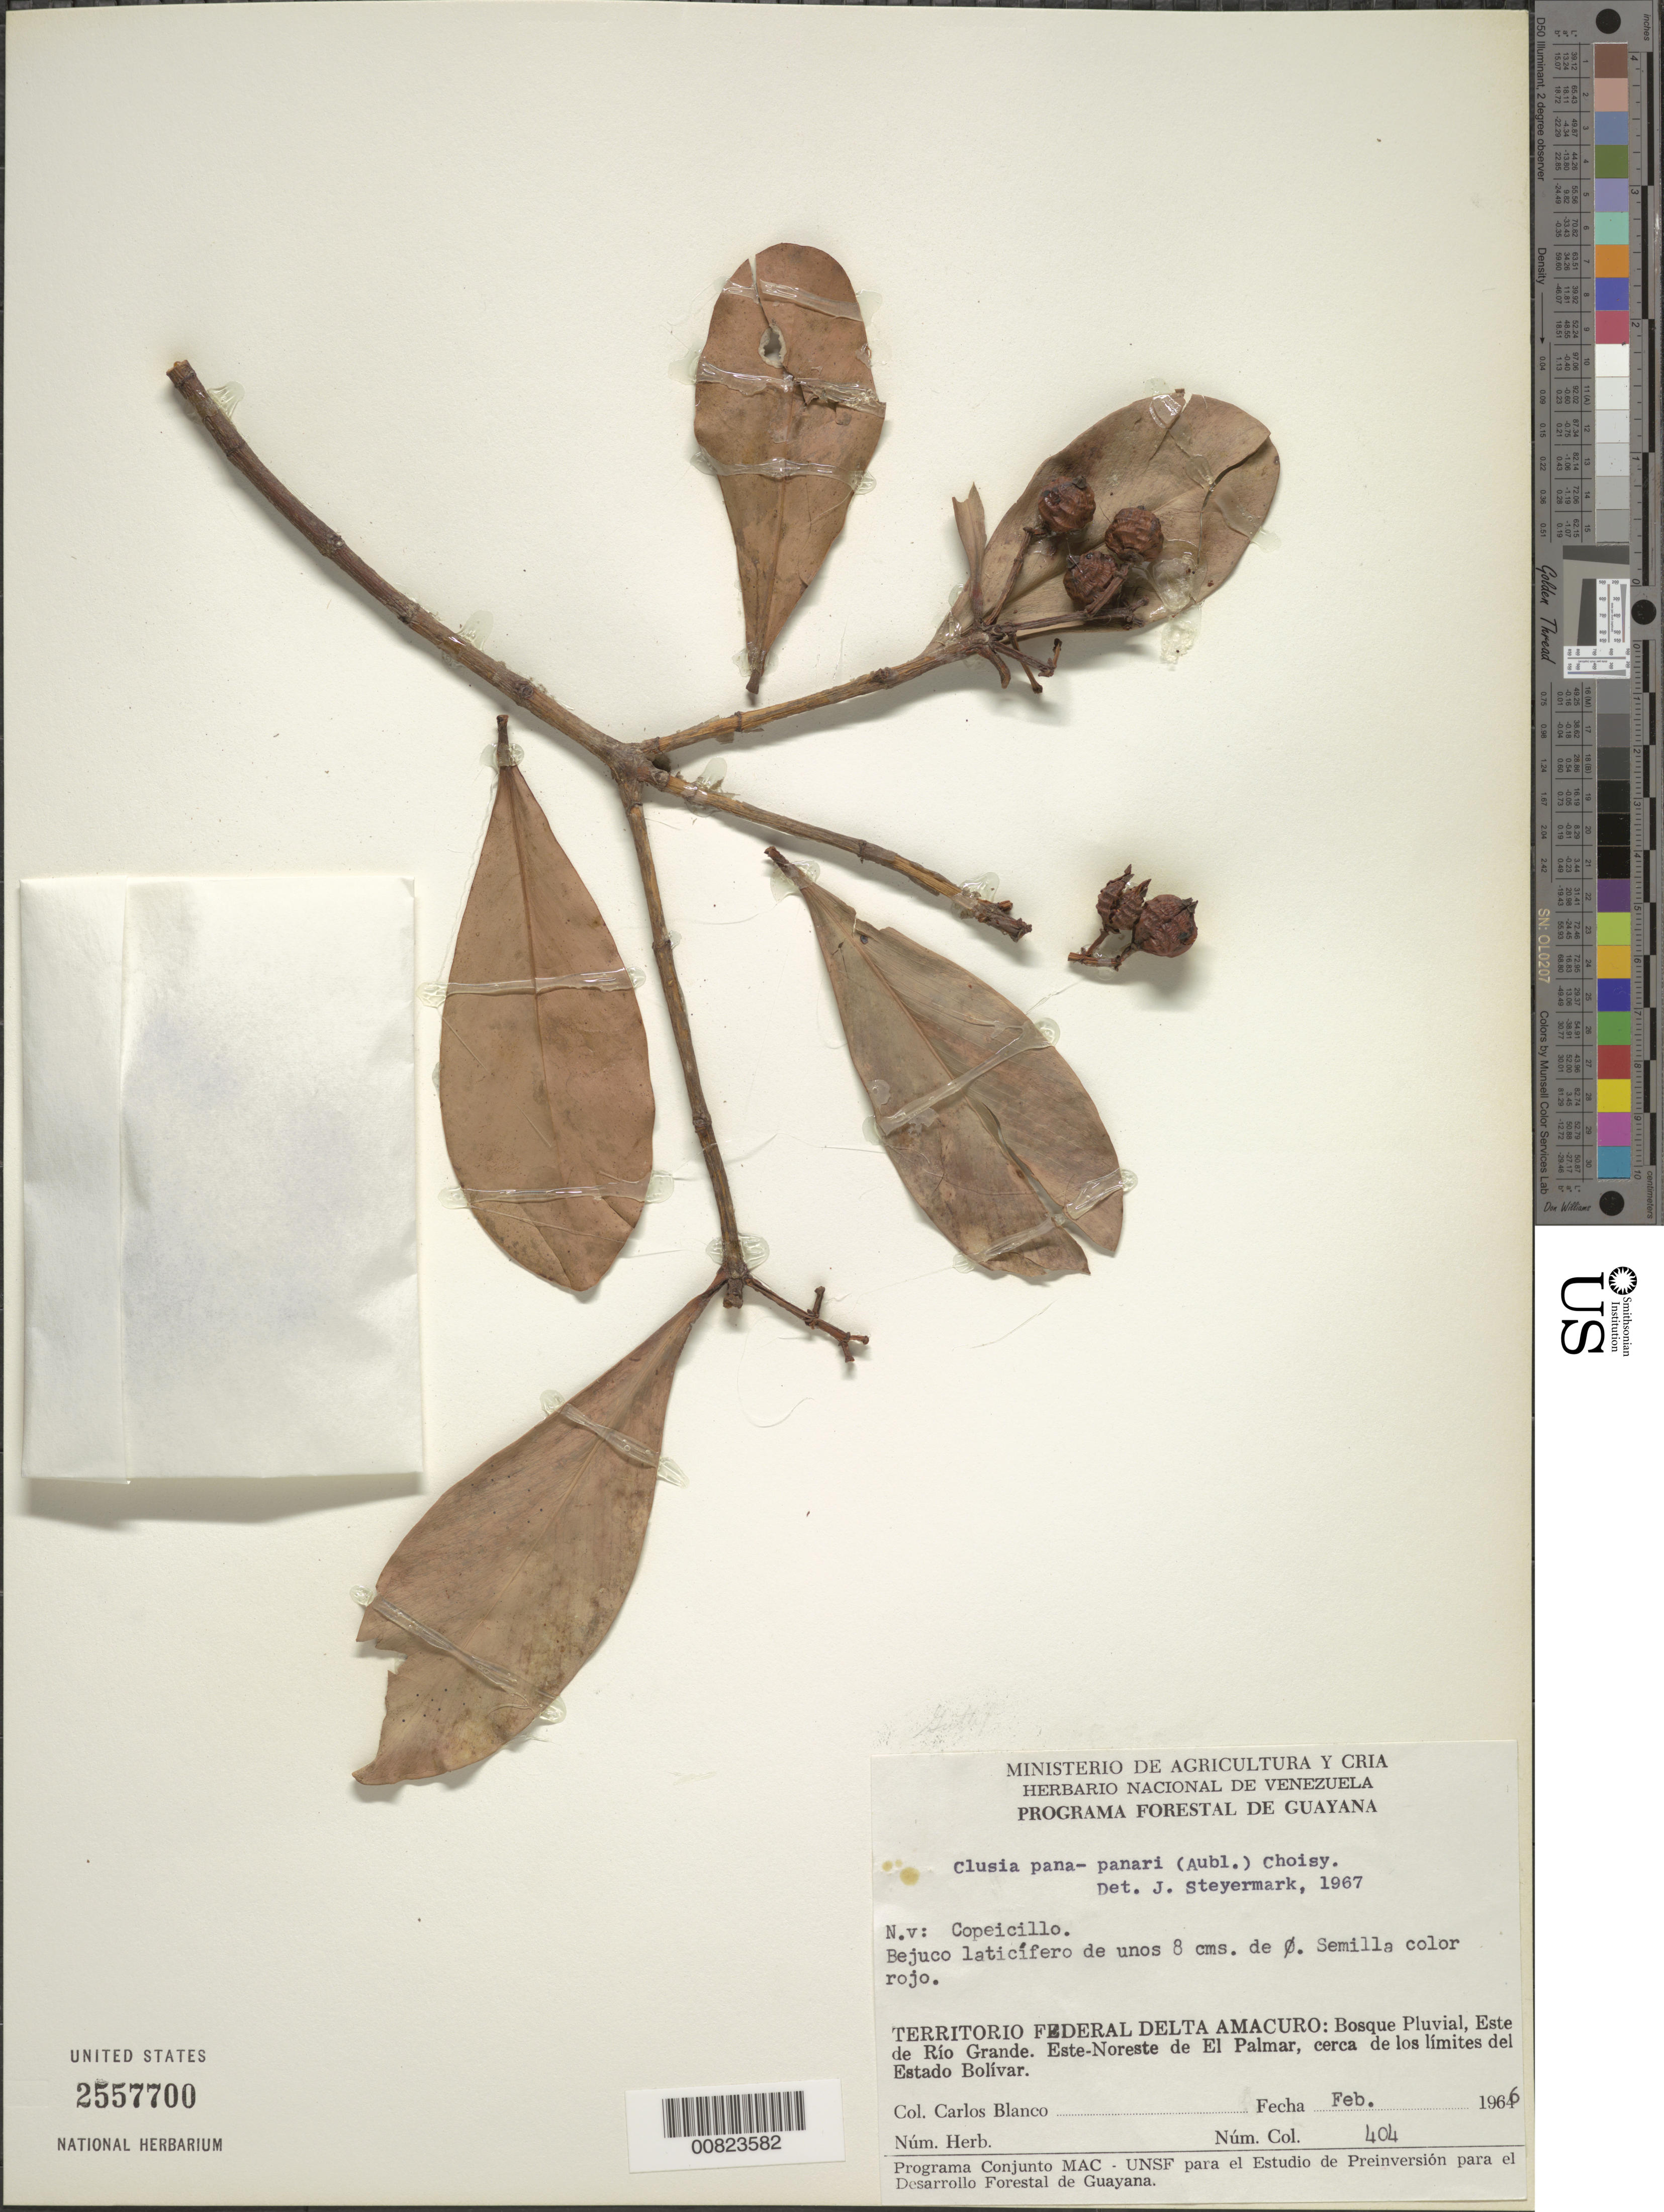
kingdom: Plantae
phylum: Tracheophyta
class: Magnoliopsida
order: Malpighiales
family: Clusiaceae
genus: Clusia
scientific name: Clusia panapanari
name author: (Aubl.) Choisy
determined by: Steyermark, Julian A., (VEN)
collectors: C. A. Blanco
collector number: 404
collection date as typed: Feb-66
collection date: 1966-02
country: Venezuela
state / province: Delta Amacuro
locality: Río Grande, Este de; Este-Noreste de El Palmar, cerca de los limites del Estado Bolívar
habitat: Rainforest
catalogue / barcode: US 2557700